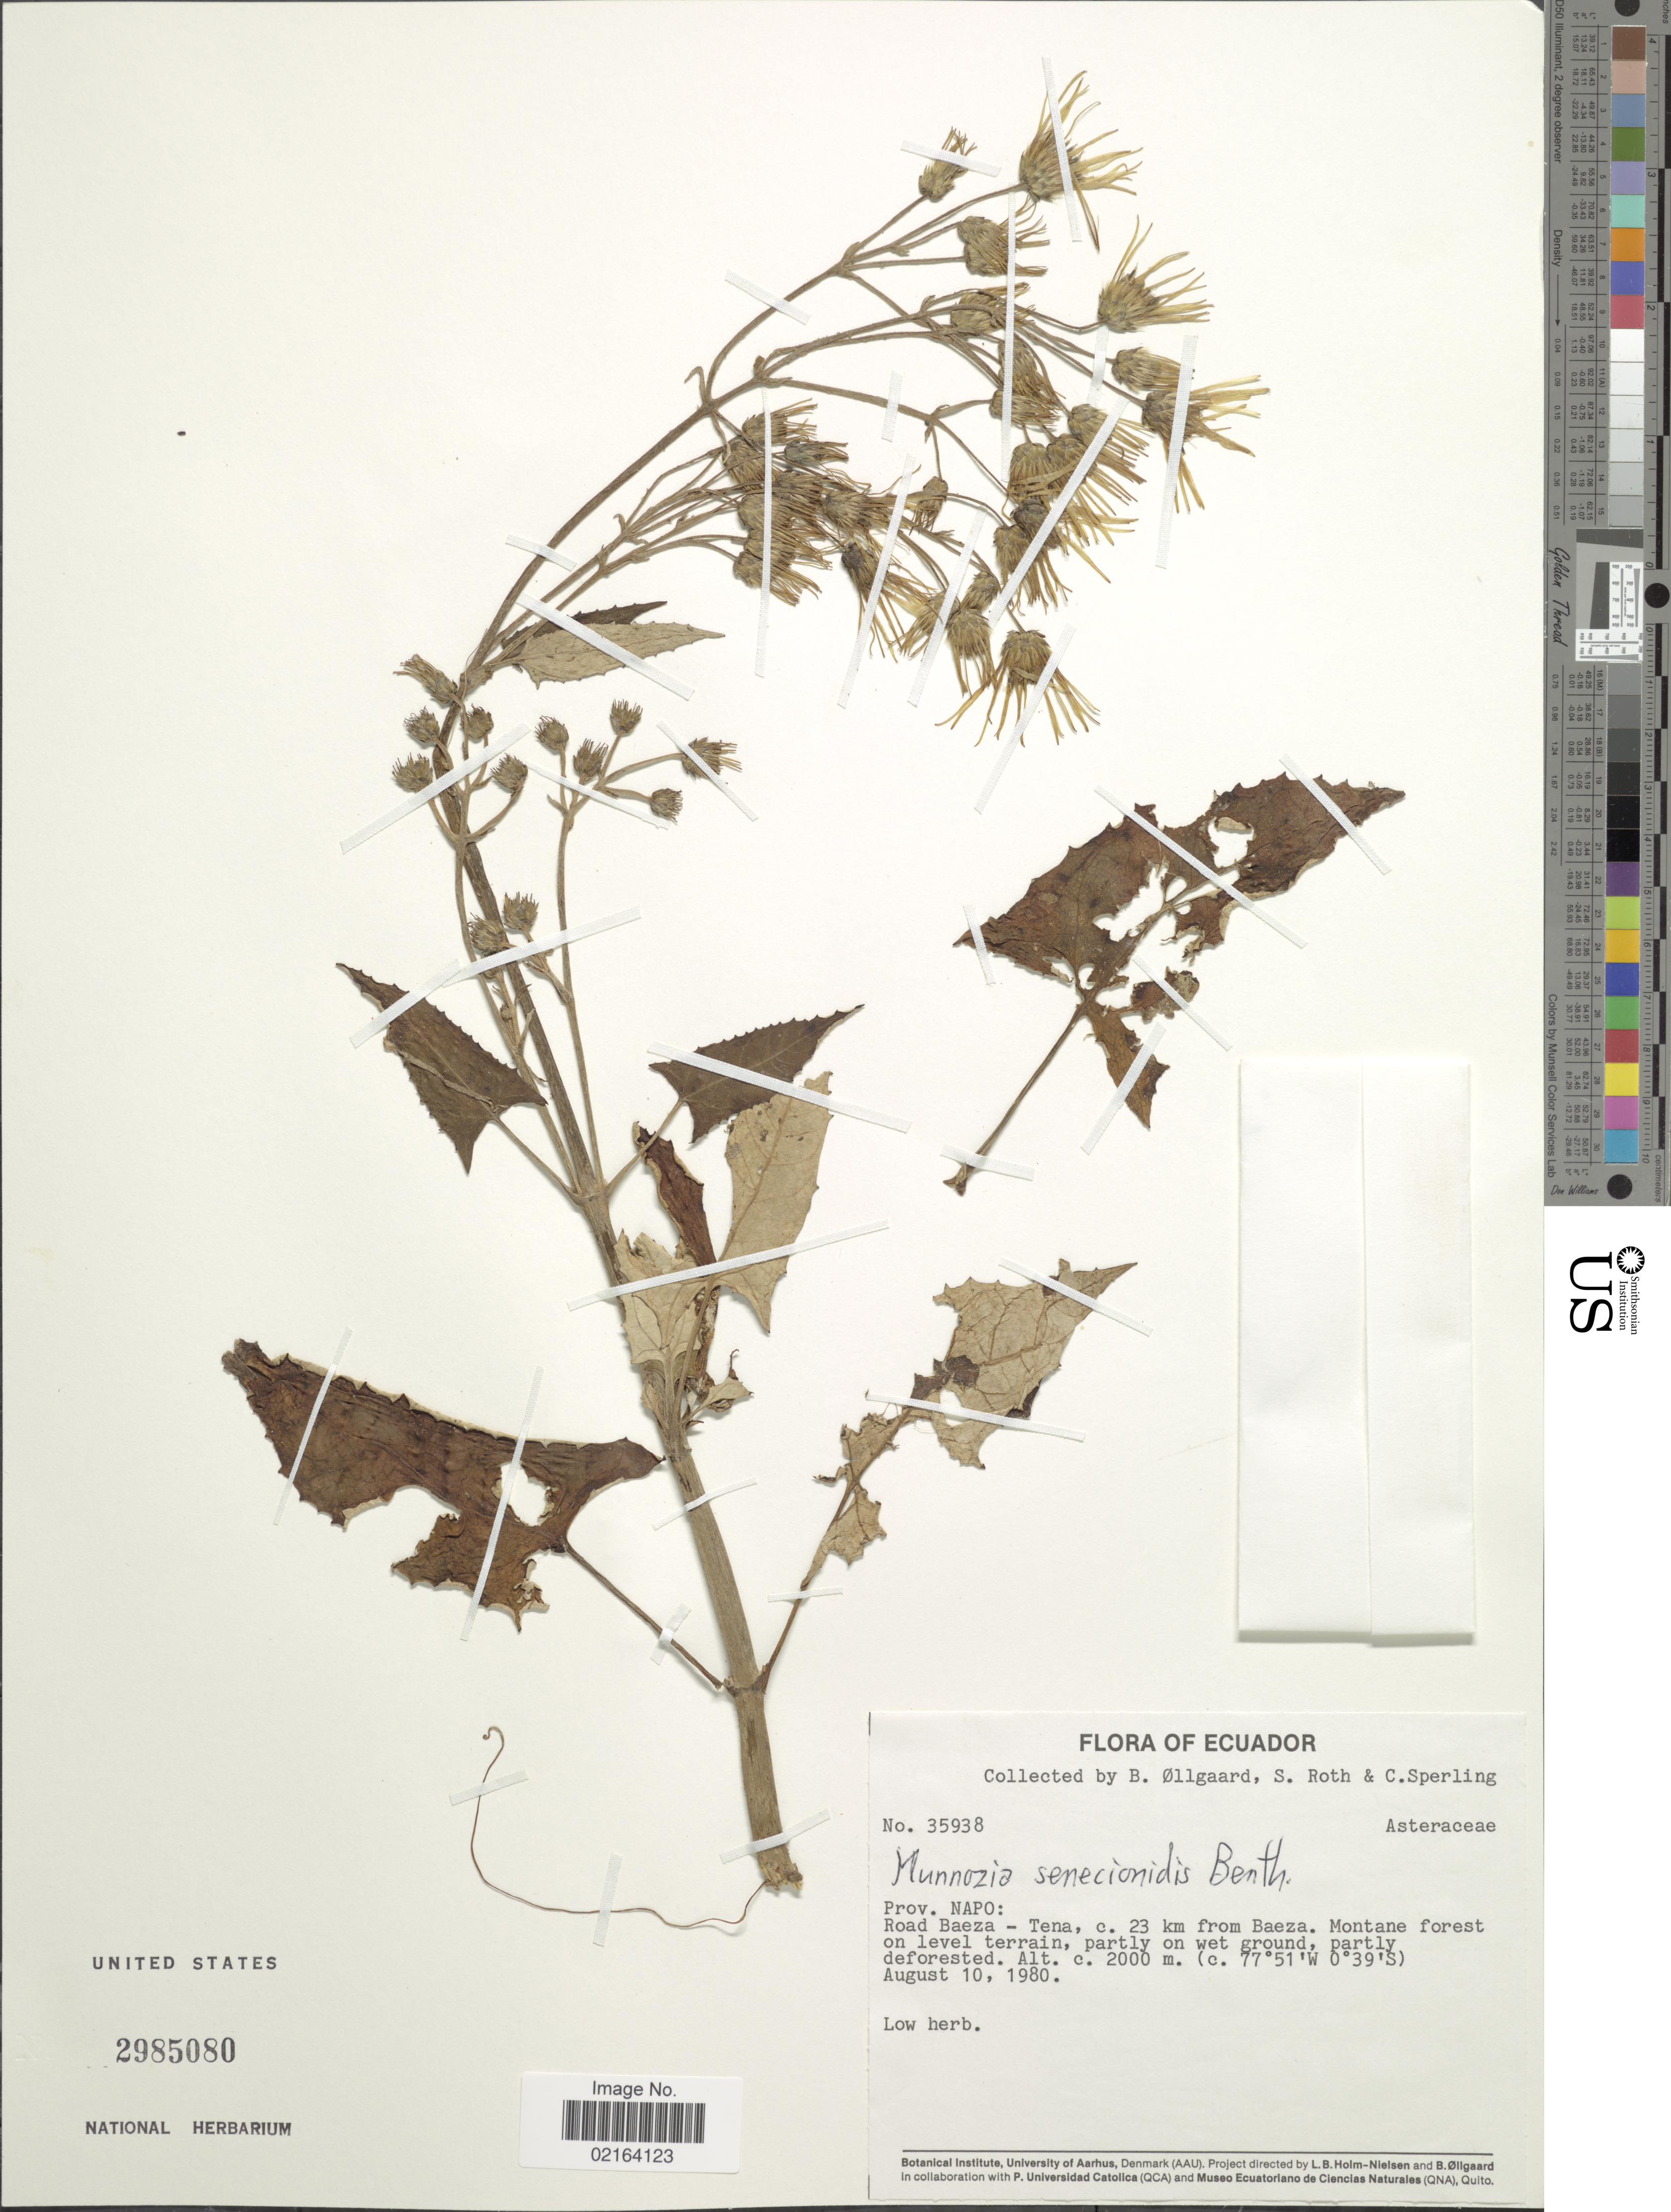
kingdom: Plantae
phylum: Tracheophyta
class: Magnoliopsida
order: Asterales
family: Asteraceae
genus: Munnozia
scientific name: Munnozia senecionidis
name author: Benth.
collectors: B. Øllgaard, S. Roth & C. Sperling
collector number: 35938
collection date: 1980-08-10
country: Ecuador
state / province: Napo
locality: Prov. Napo: Road Baeza-Tena, 23 km from Baeza, Montane forest on level terrain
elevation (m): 2000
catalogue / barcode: US 2985080